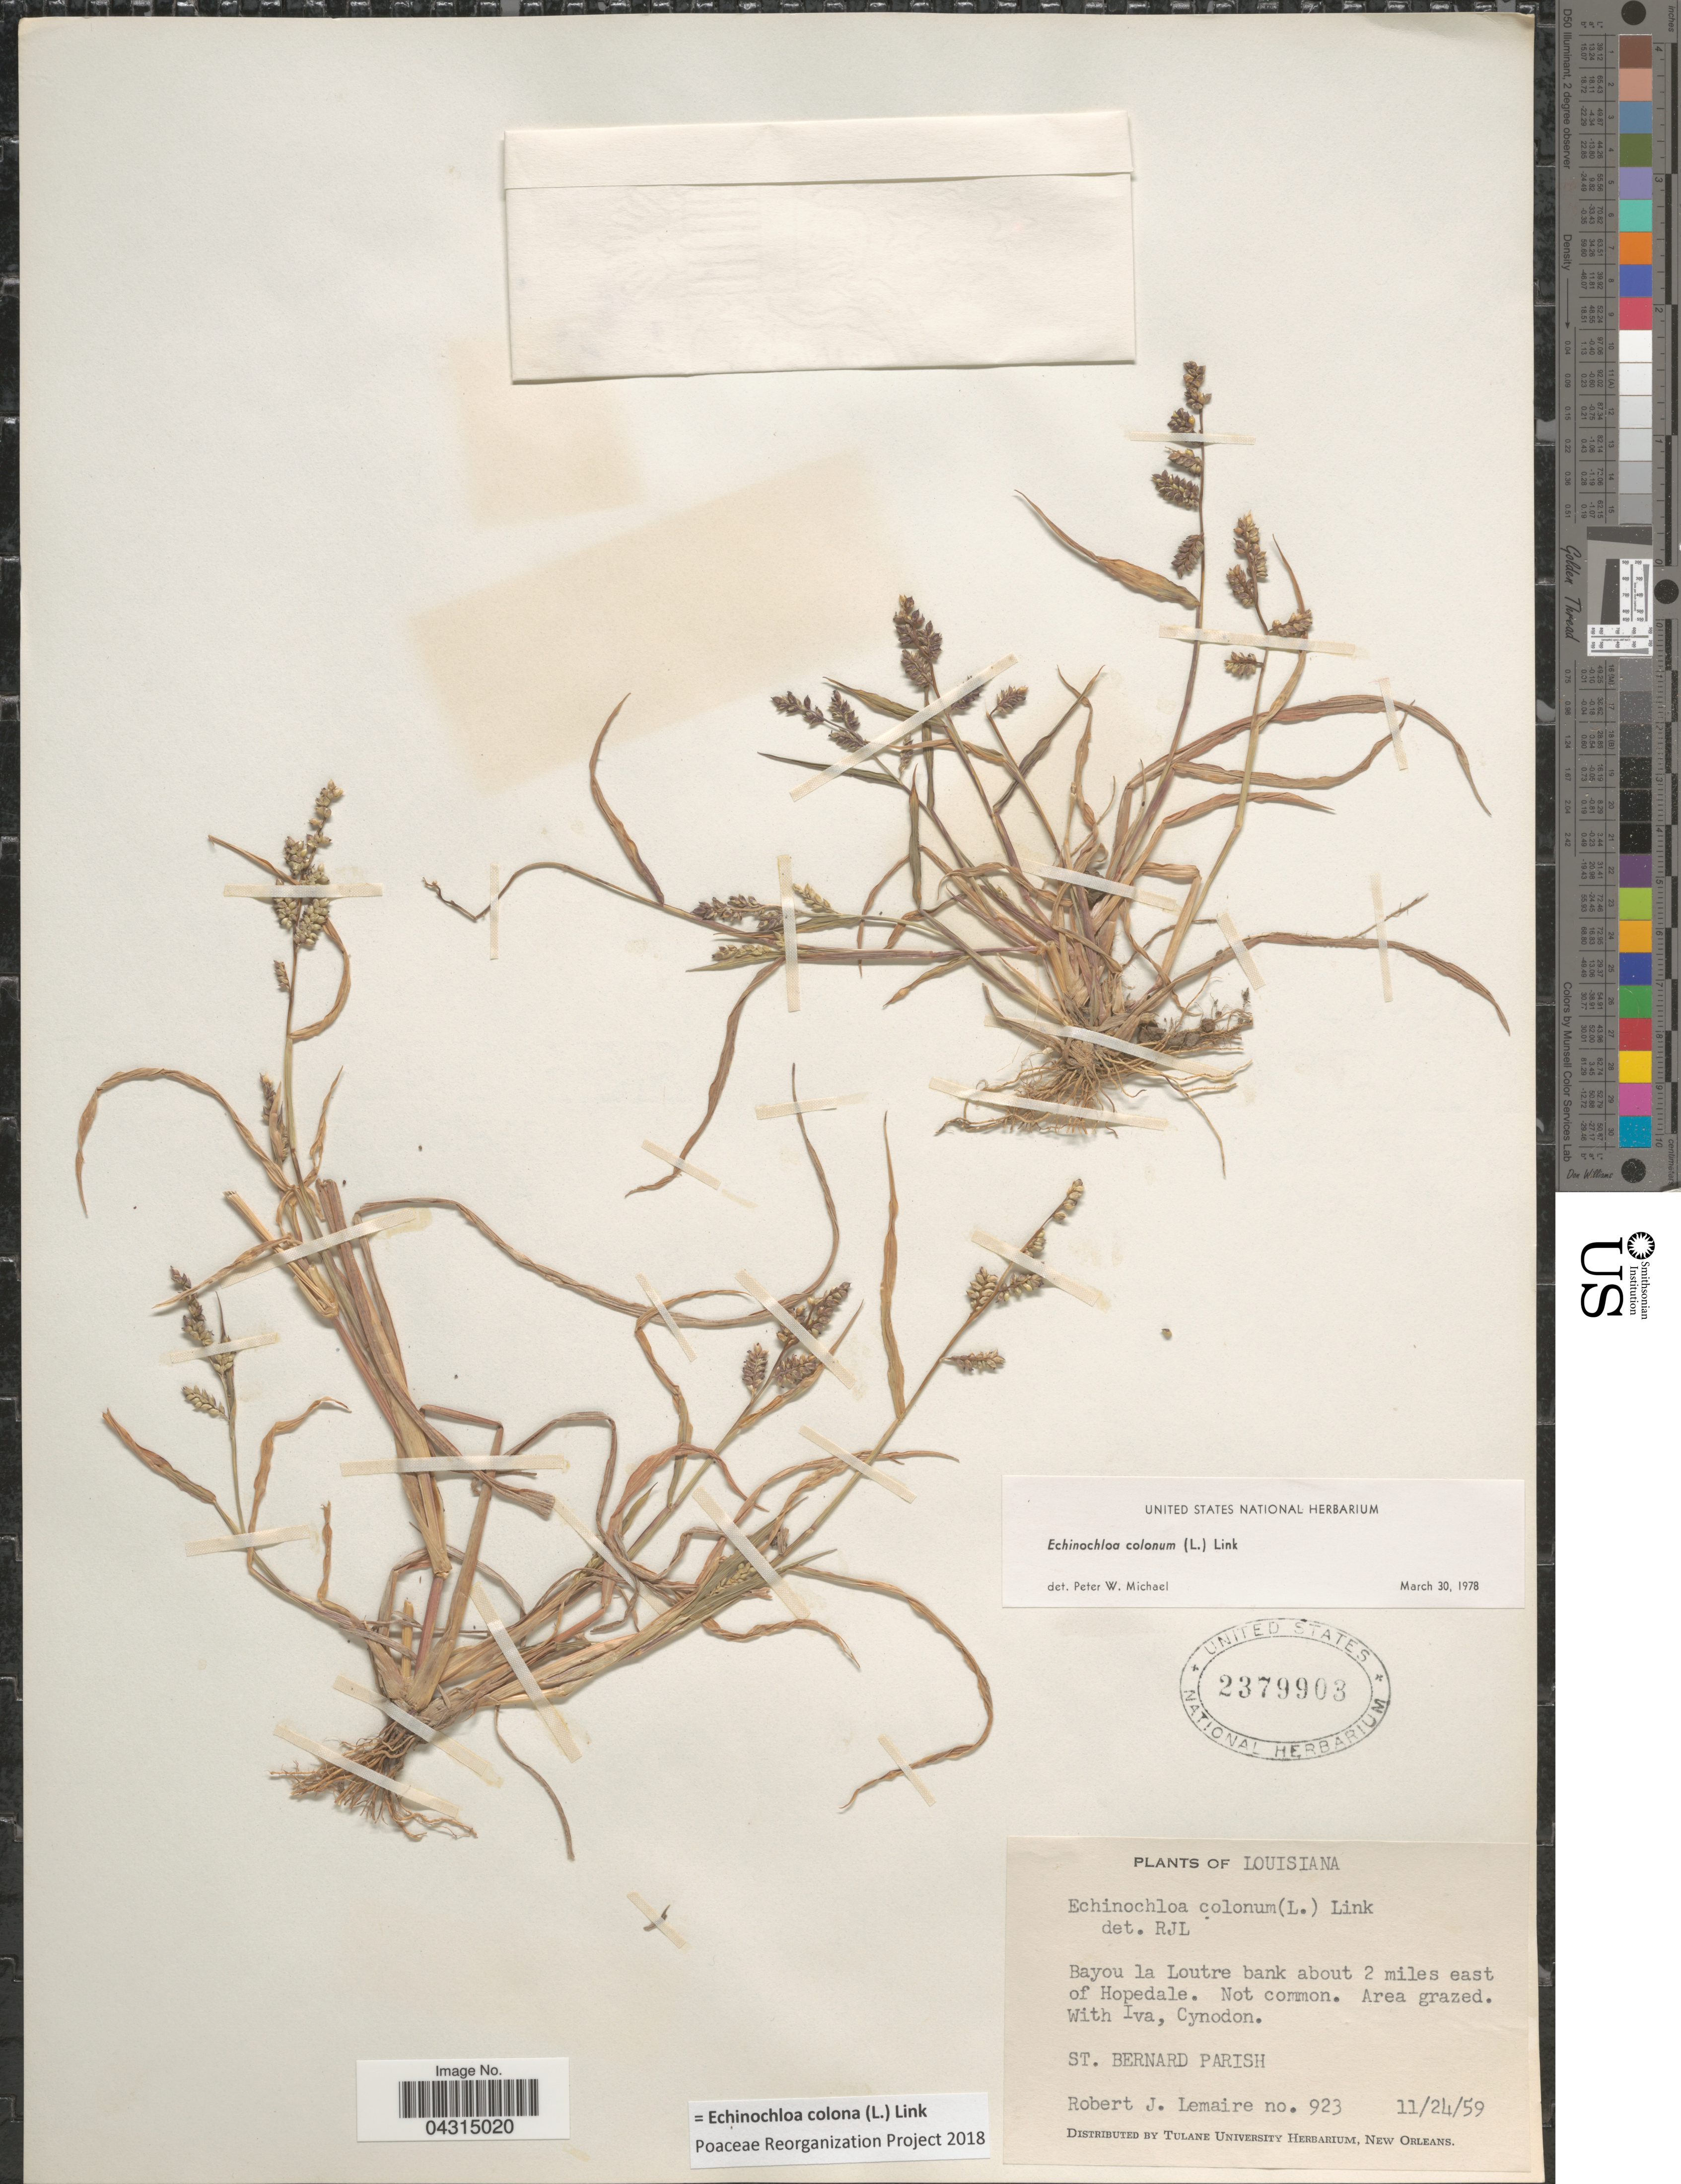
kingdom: Plantae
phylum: Tracheophyta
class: Liliopsida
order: Poales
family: Poaceae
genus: Echinochloa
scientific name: Echinochloa colona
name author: (L.) Link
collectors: R. J. Lemaire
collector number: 923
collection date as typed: Transcribed d/m/y: 24/11/59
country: United States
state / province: Louisiana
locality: Bayou la Loutre bank about 2 miles east of Hopedale. St. Bernard Parish.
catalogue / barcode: US 2379903